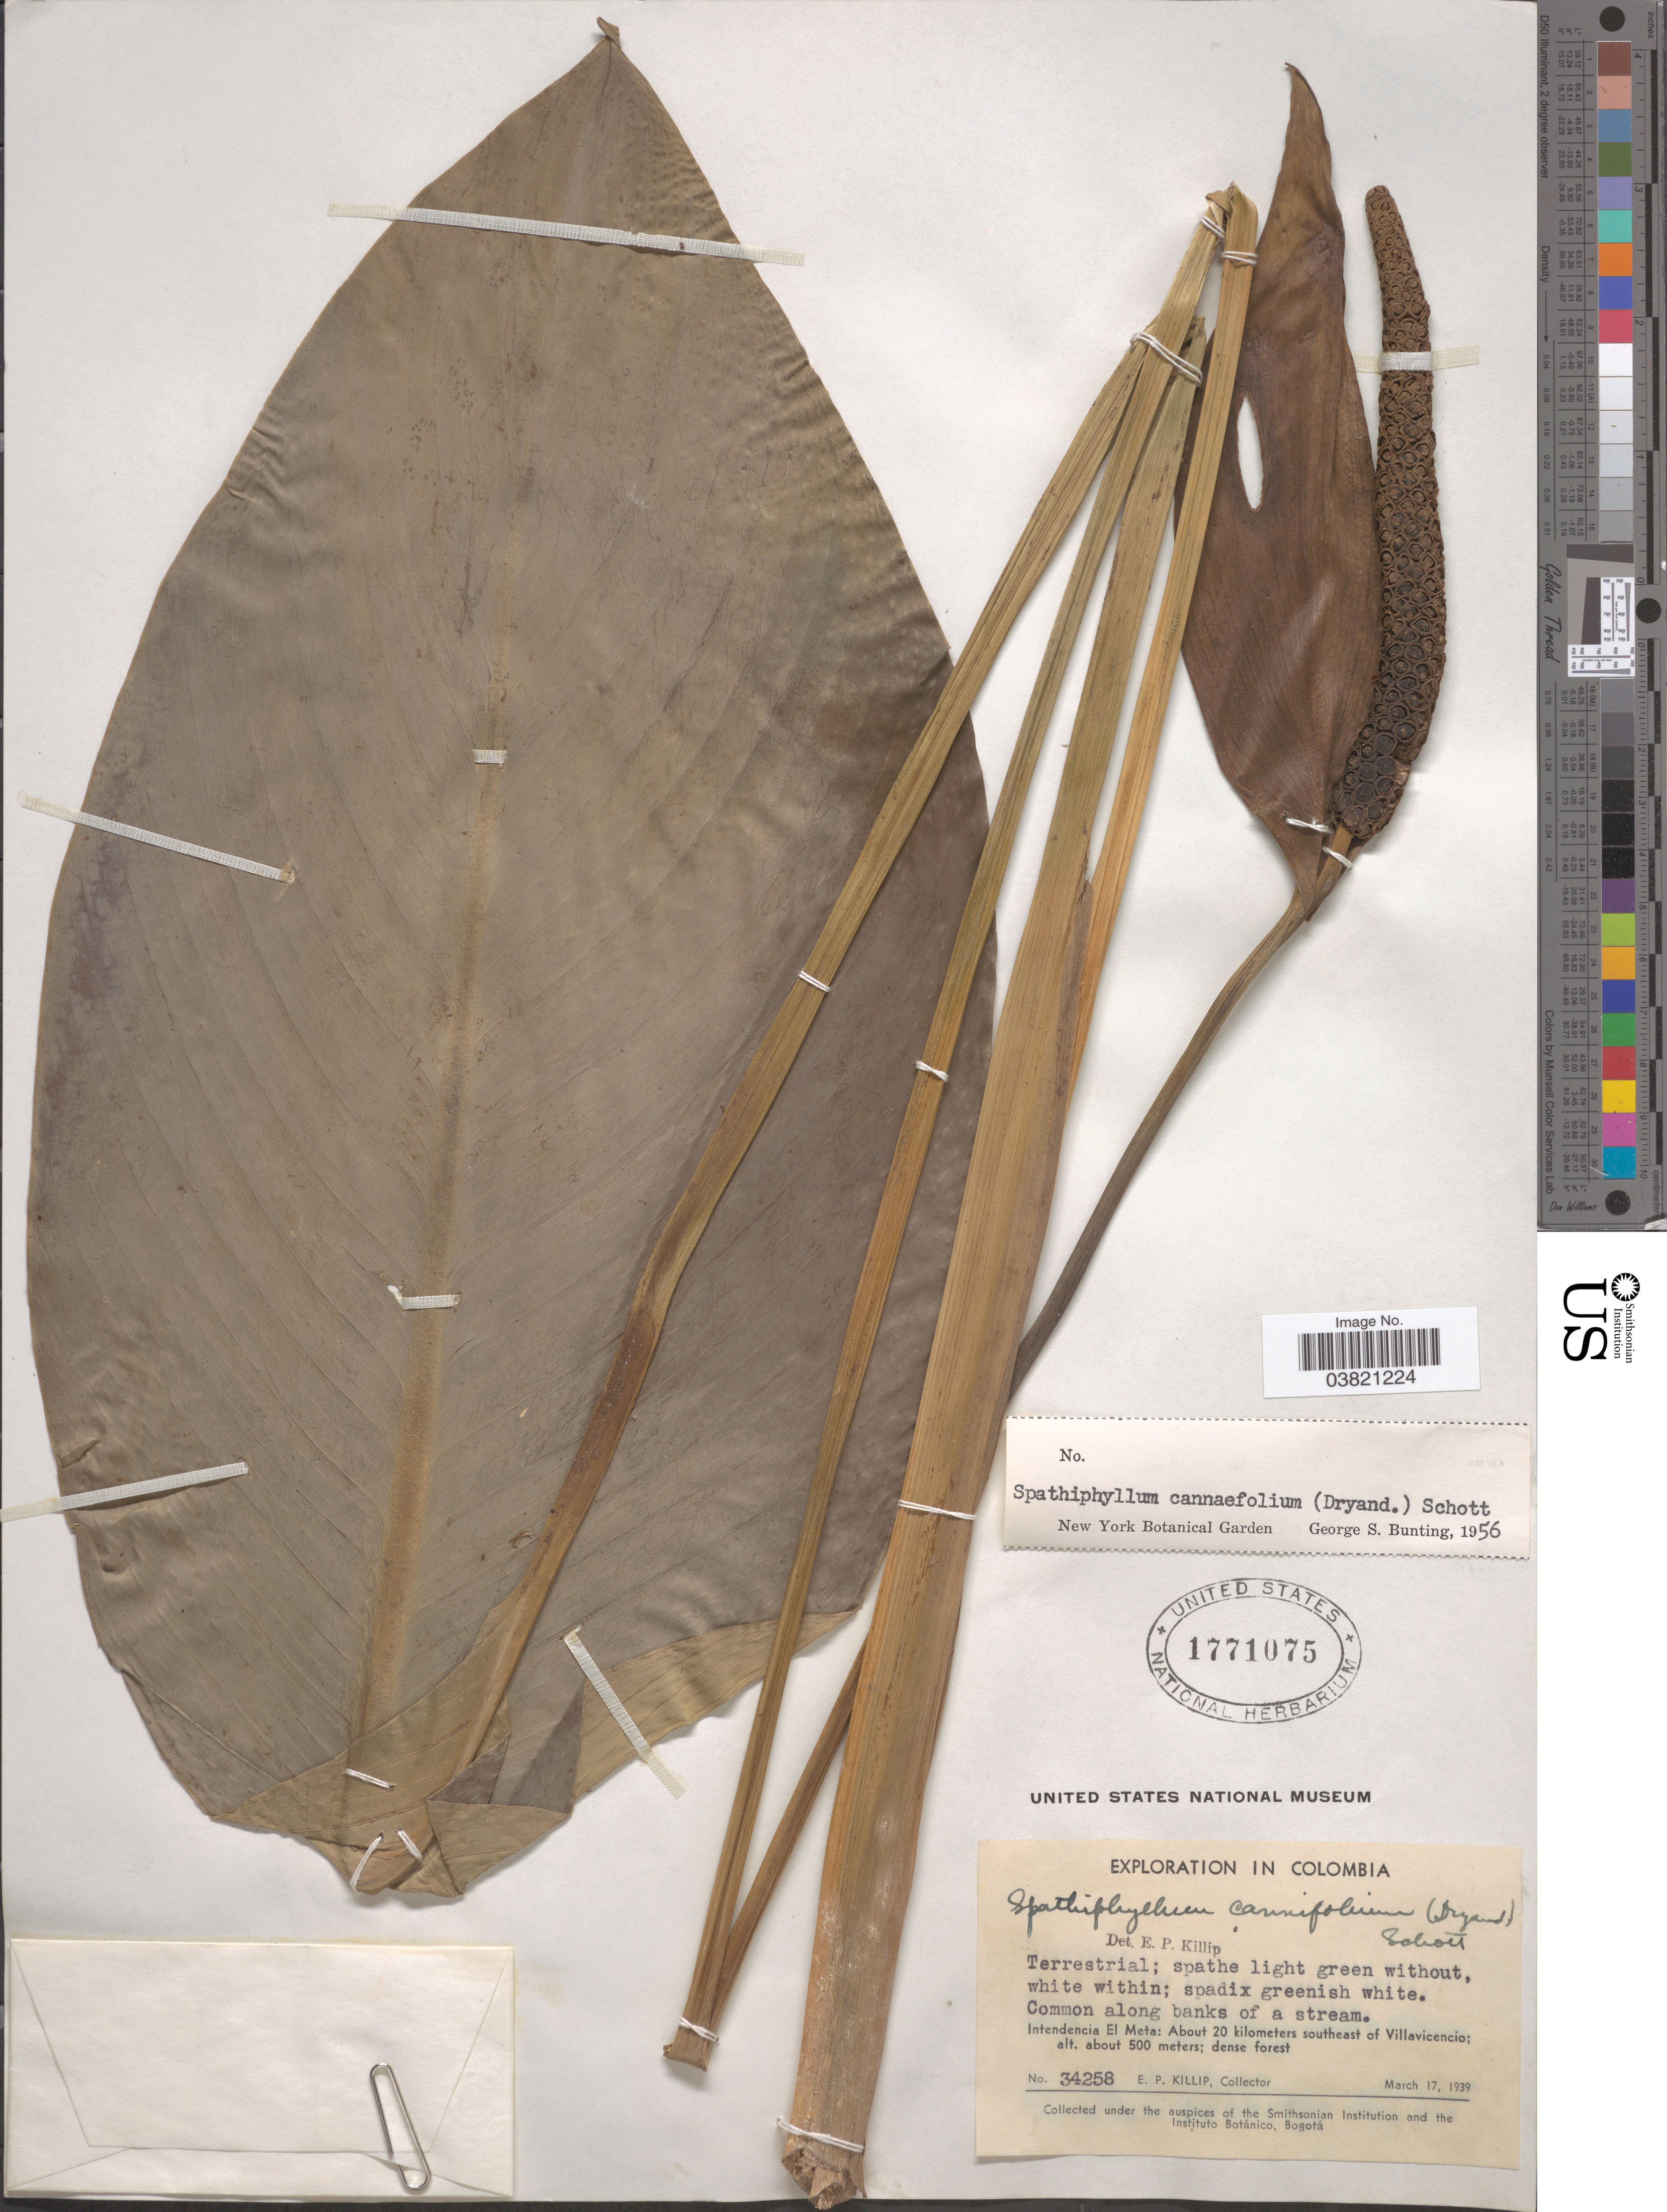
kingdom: Plantae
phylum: Tracheophyta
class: Liliopsida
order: Alismatales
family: Araceae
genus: Spathiphyllum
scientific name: Spathiphyllum cannifolium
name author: (Dryand. ex Sims) Schott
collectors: E. P. Killip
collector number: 34258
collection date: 1939-03-17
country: Colombia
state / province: Meta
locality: Intendencia El Meta: About 20 kilometers southeast of Villavicencio.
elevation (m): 500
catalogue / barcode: US 1771075